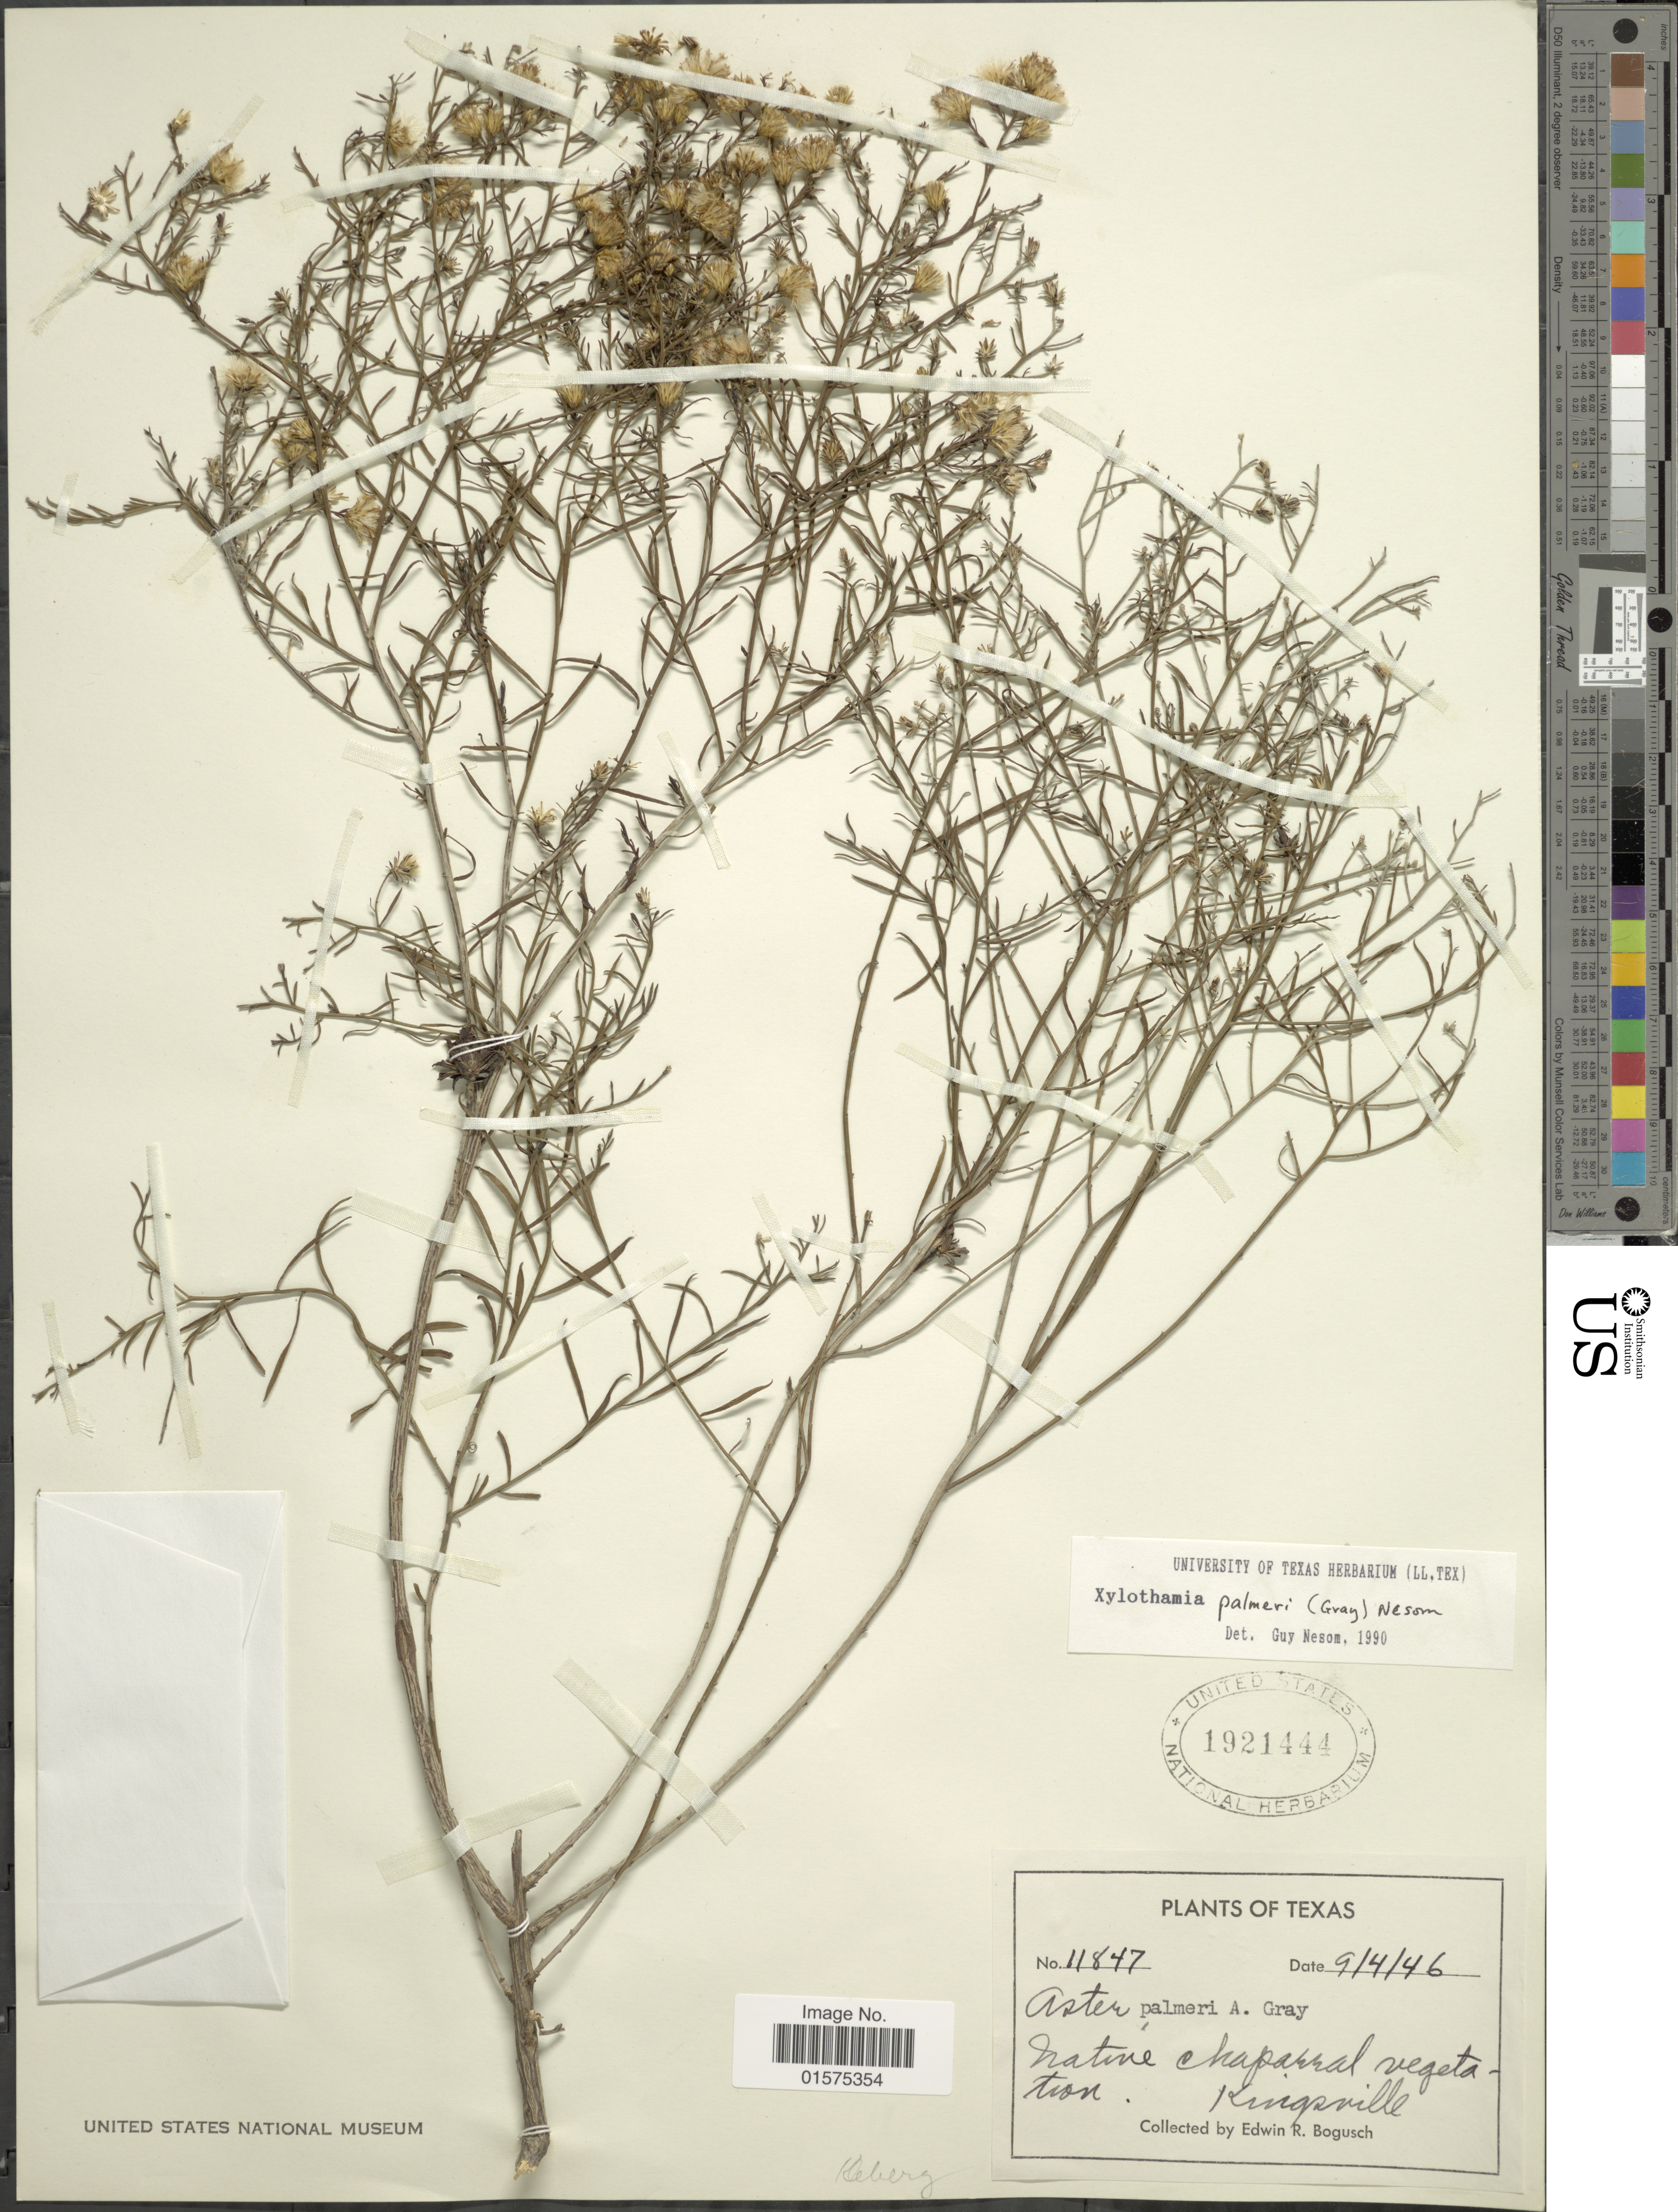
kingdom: Plantae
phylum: Tracheophyta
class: Magnoliopsida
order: Asterales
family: Asteraceae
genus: Neonesomia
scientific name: Neonesomia palmeri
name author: (A. Gray) & R.P.Roberts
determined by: Urbatsch, Lowell E., Curator (LSU), Louisiana State University (UNITED STATES)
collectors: E. Bogusch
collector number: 11847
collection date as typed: Transcribed d/m/y: 4/9/46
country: United States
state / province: Texas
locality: Kingsville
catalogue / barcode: US 1921444